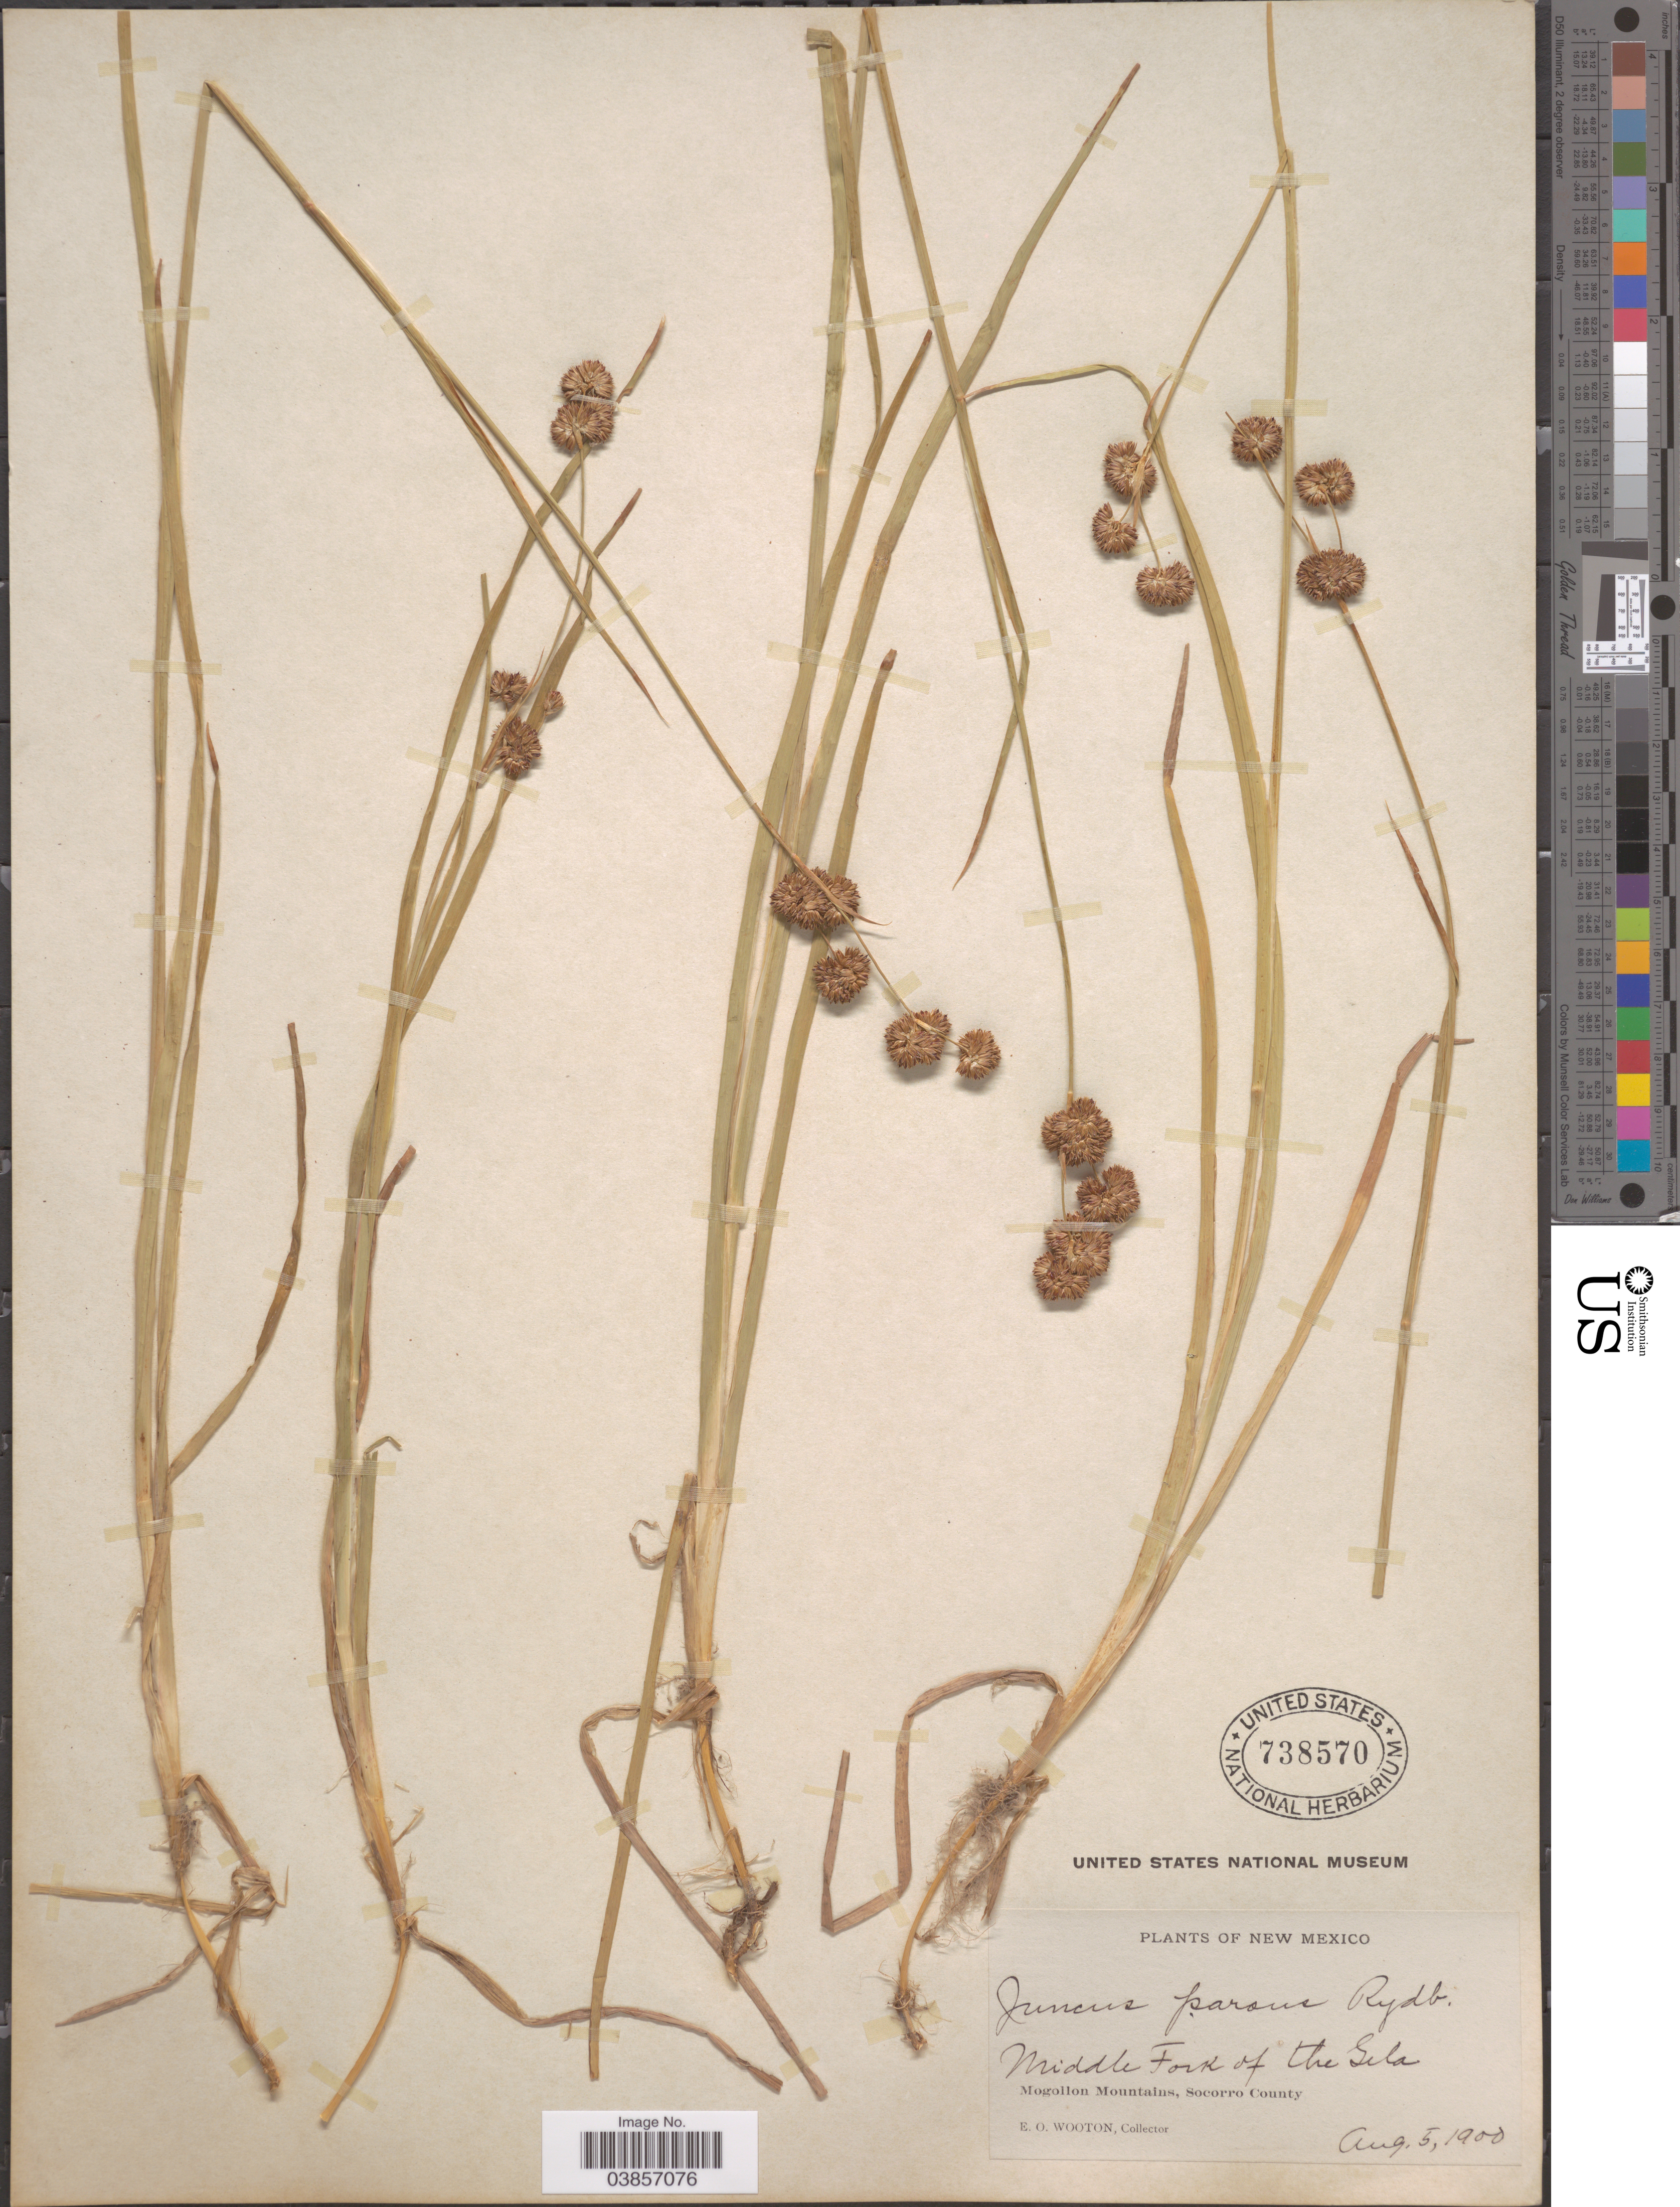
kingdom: Plantae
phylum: Tracheophyta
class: Liliopsida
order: Poales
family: Juncaceae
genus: Juncus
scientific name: Juncus saximontanus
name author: A. Nelson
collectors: E. O. Wooton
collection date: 1900-08-05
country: United States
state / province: New Mexico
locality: Middle Fork of the Gila. Mogollon Mountains, Socorro County.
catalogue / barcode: US 738570